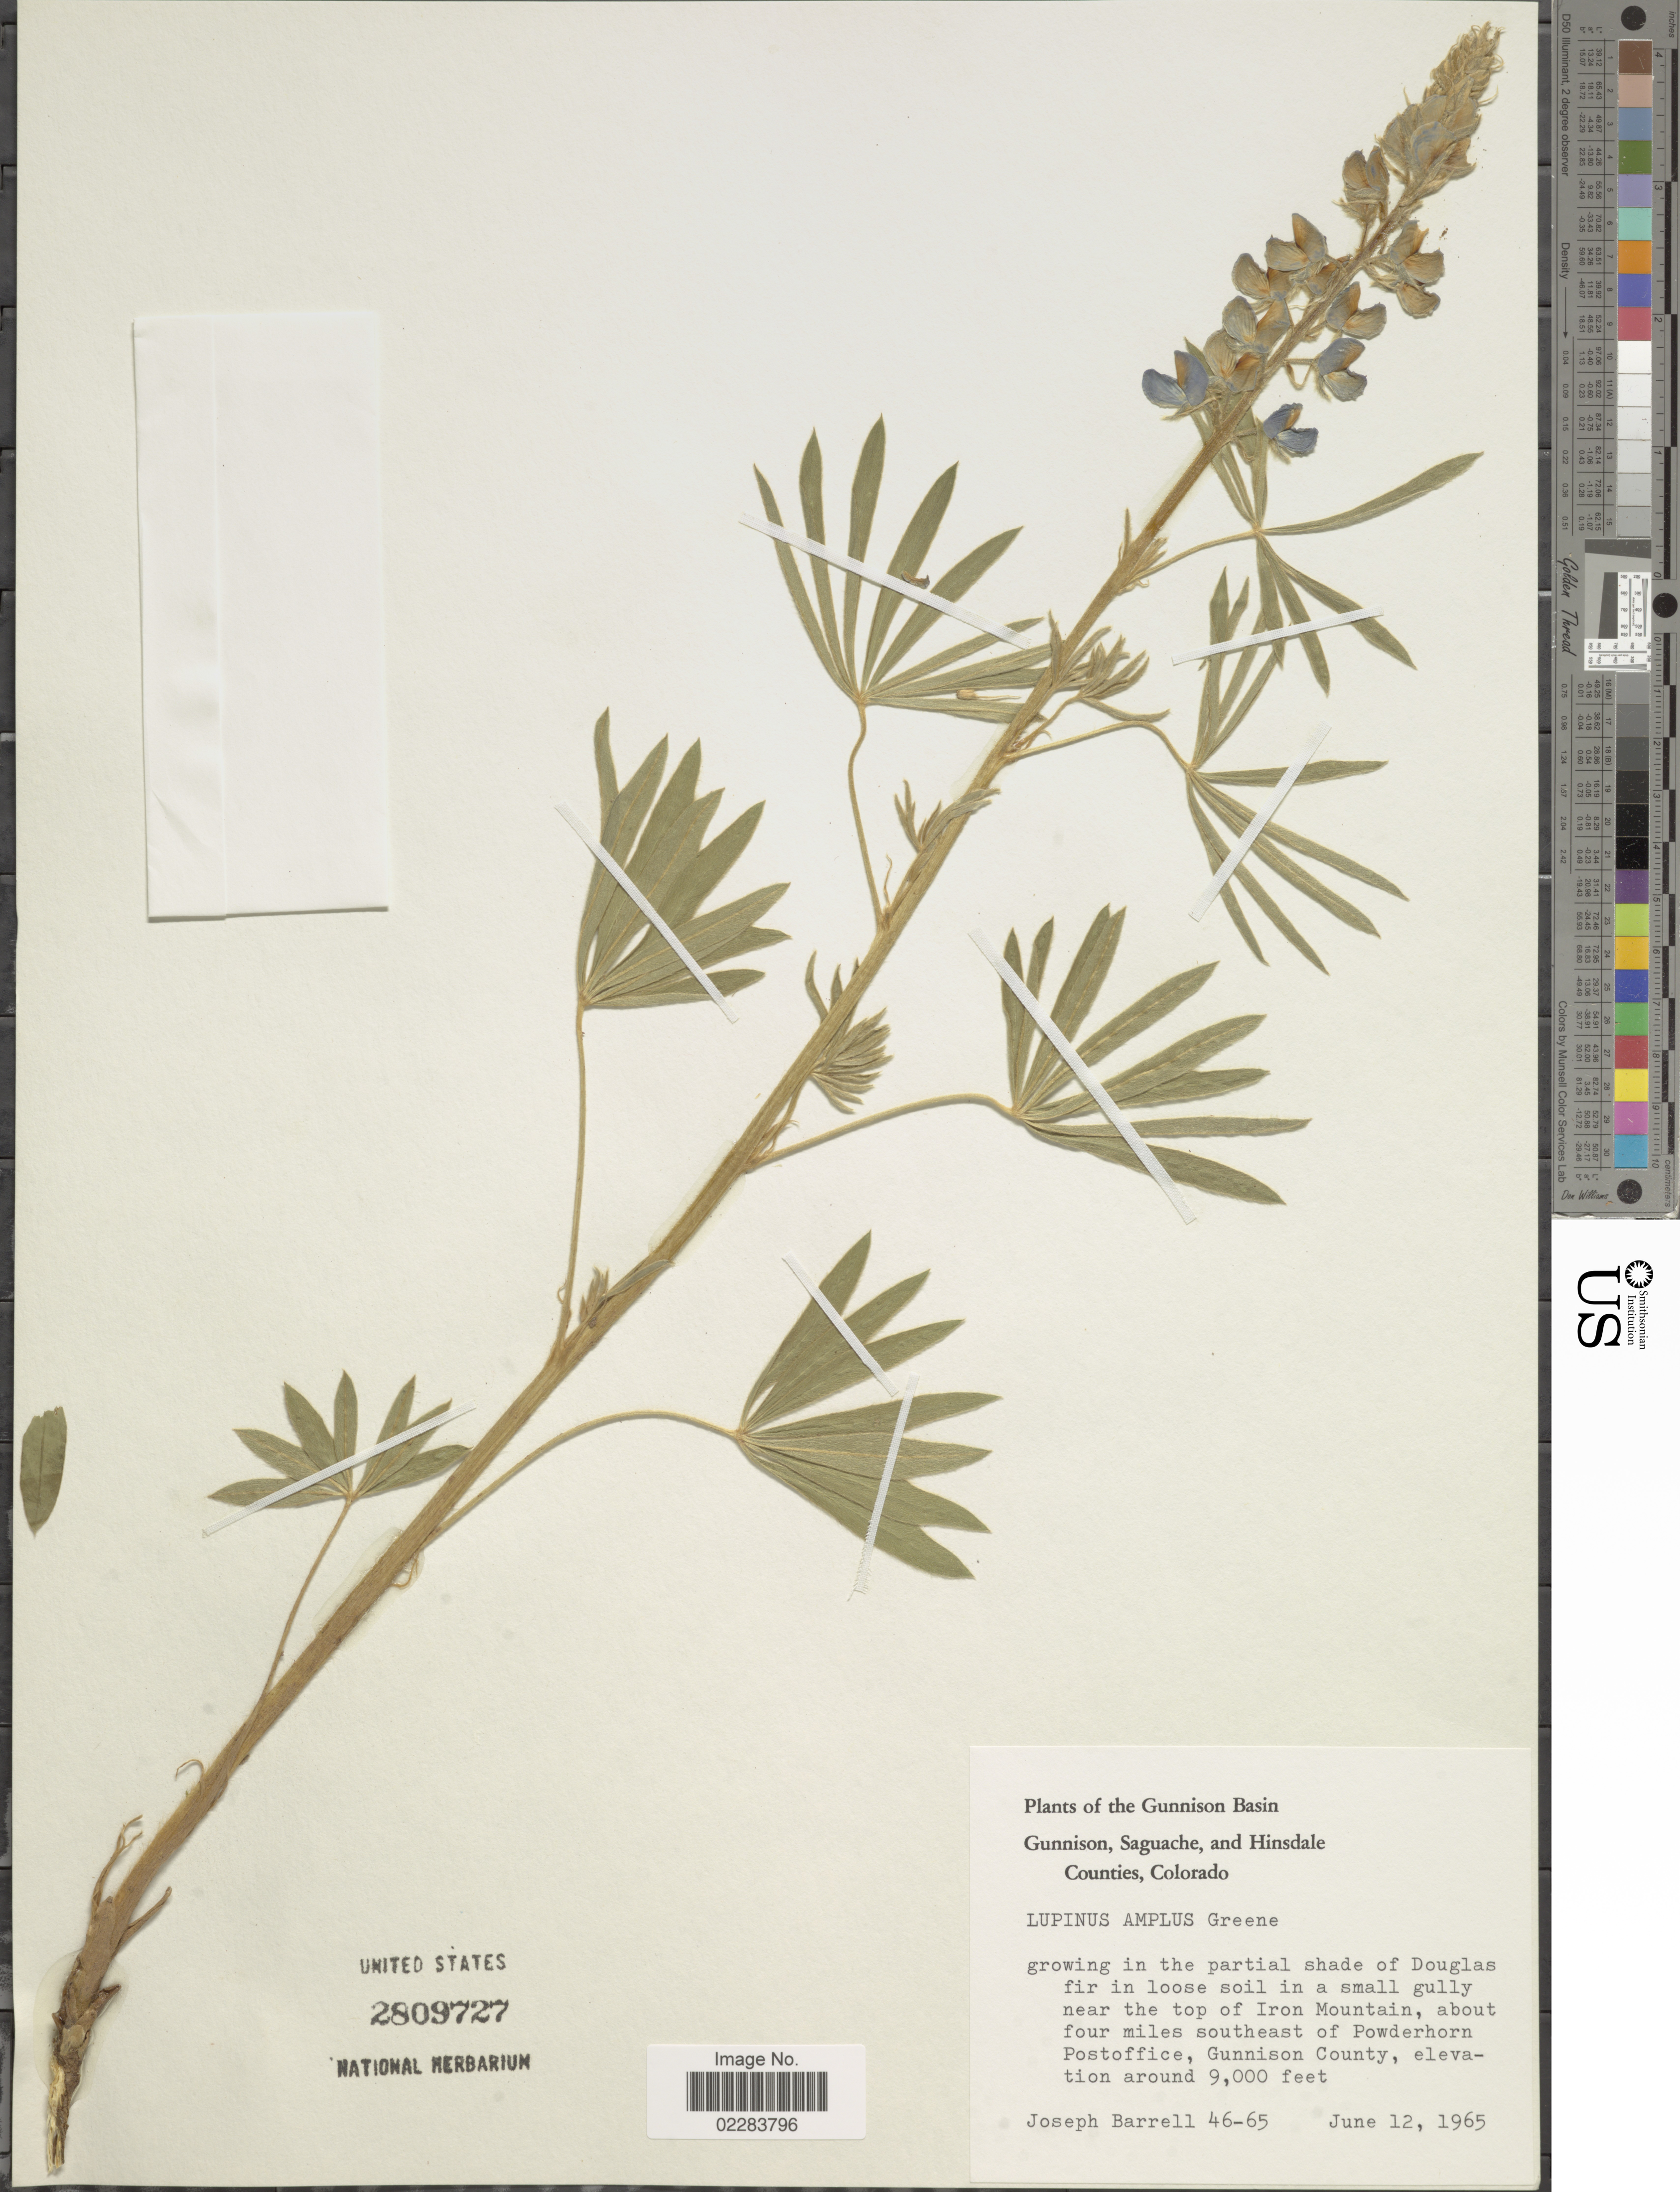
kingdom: Plantae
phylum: Tracheophyta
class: Magnoliopsida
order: Fabales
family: Fabaceae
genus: Lupinus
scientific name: Lupinus amplus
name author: Greene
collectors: J. Barrell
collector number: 46-65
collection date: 1965-06-12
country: United States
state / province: Colorado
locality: Gunnison Basin. Gunnison, Saguache, and Hinsdale Counties. growing in the partial shade of Douglas fir in the loose soil in a small gully near the top of Iron Mountain, about four miles southeast of Powderhorn Postoffice, Gunnison County.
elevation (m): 2743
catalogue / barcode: US 2809727